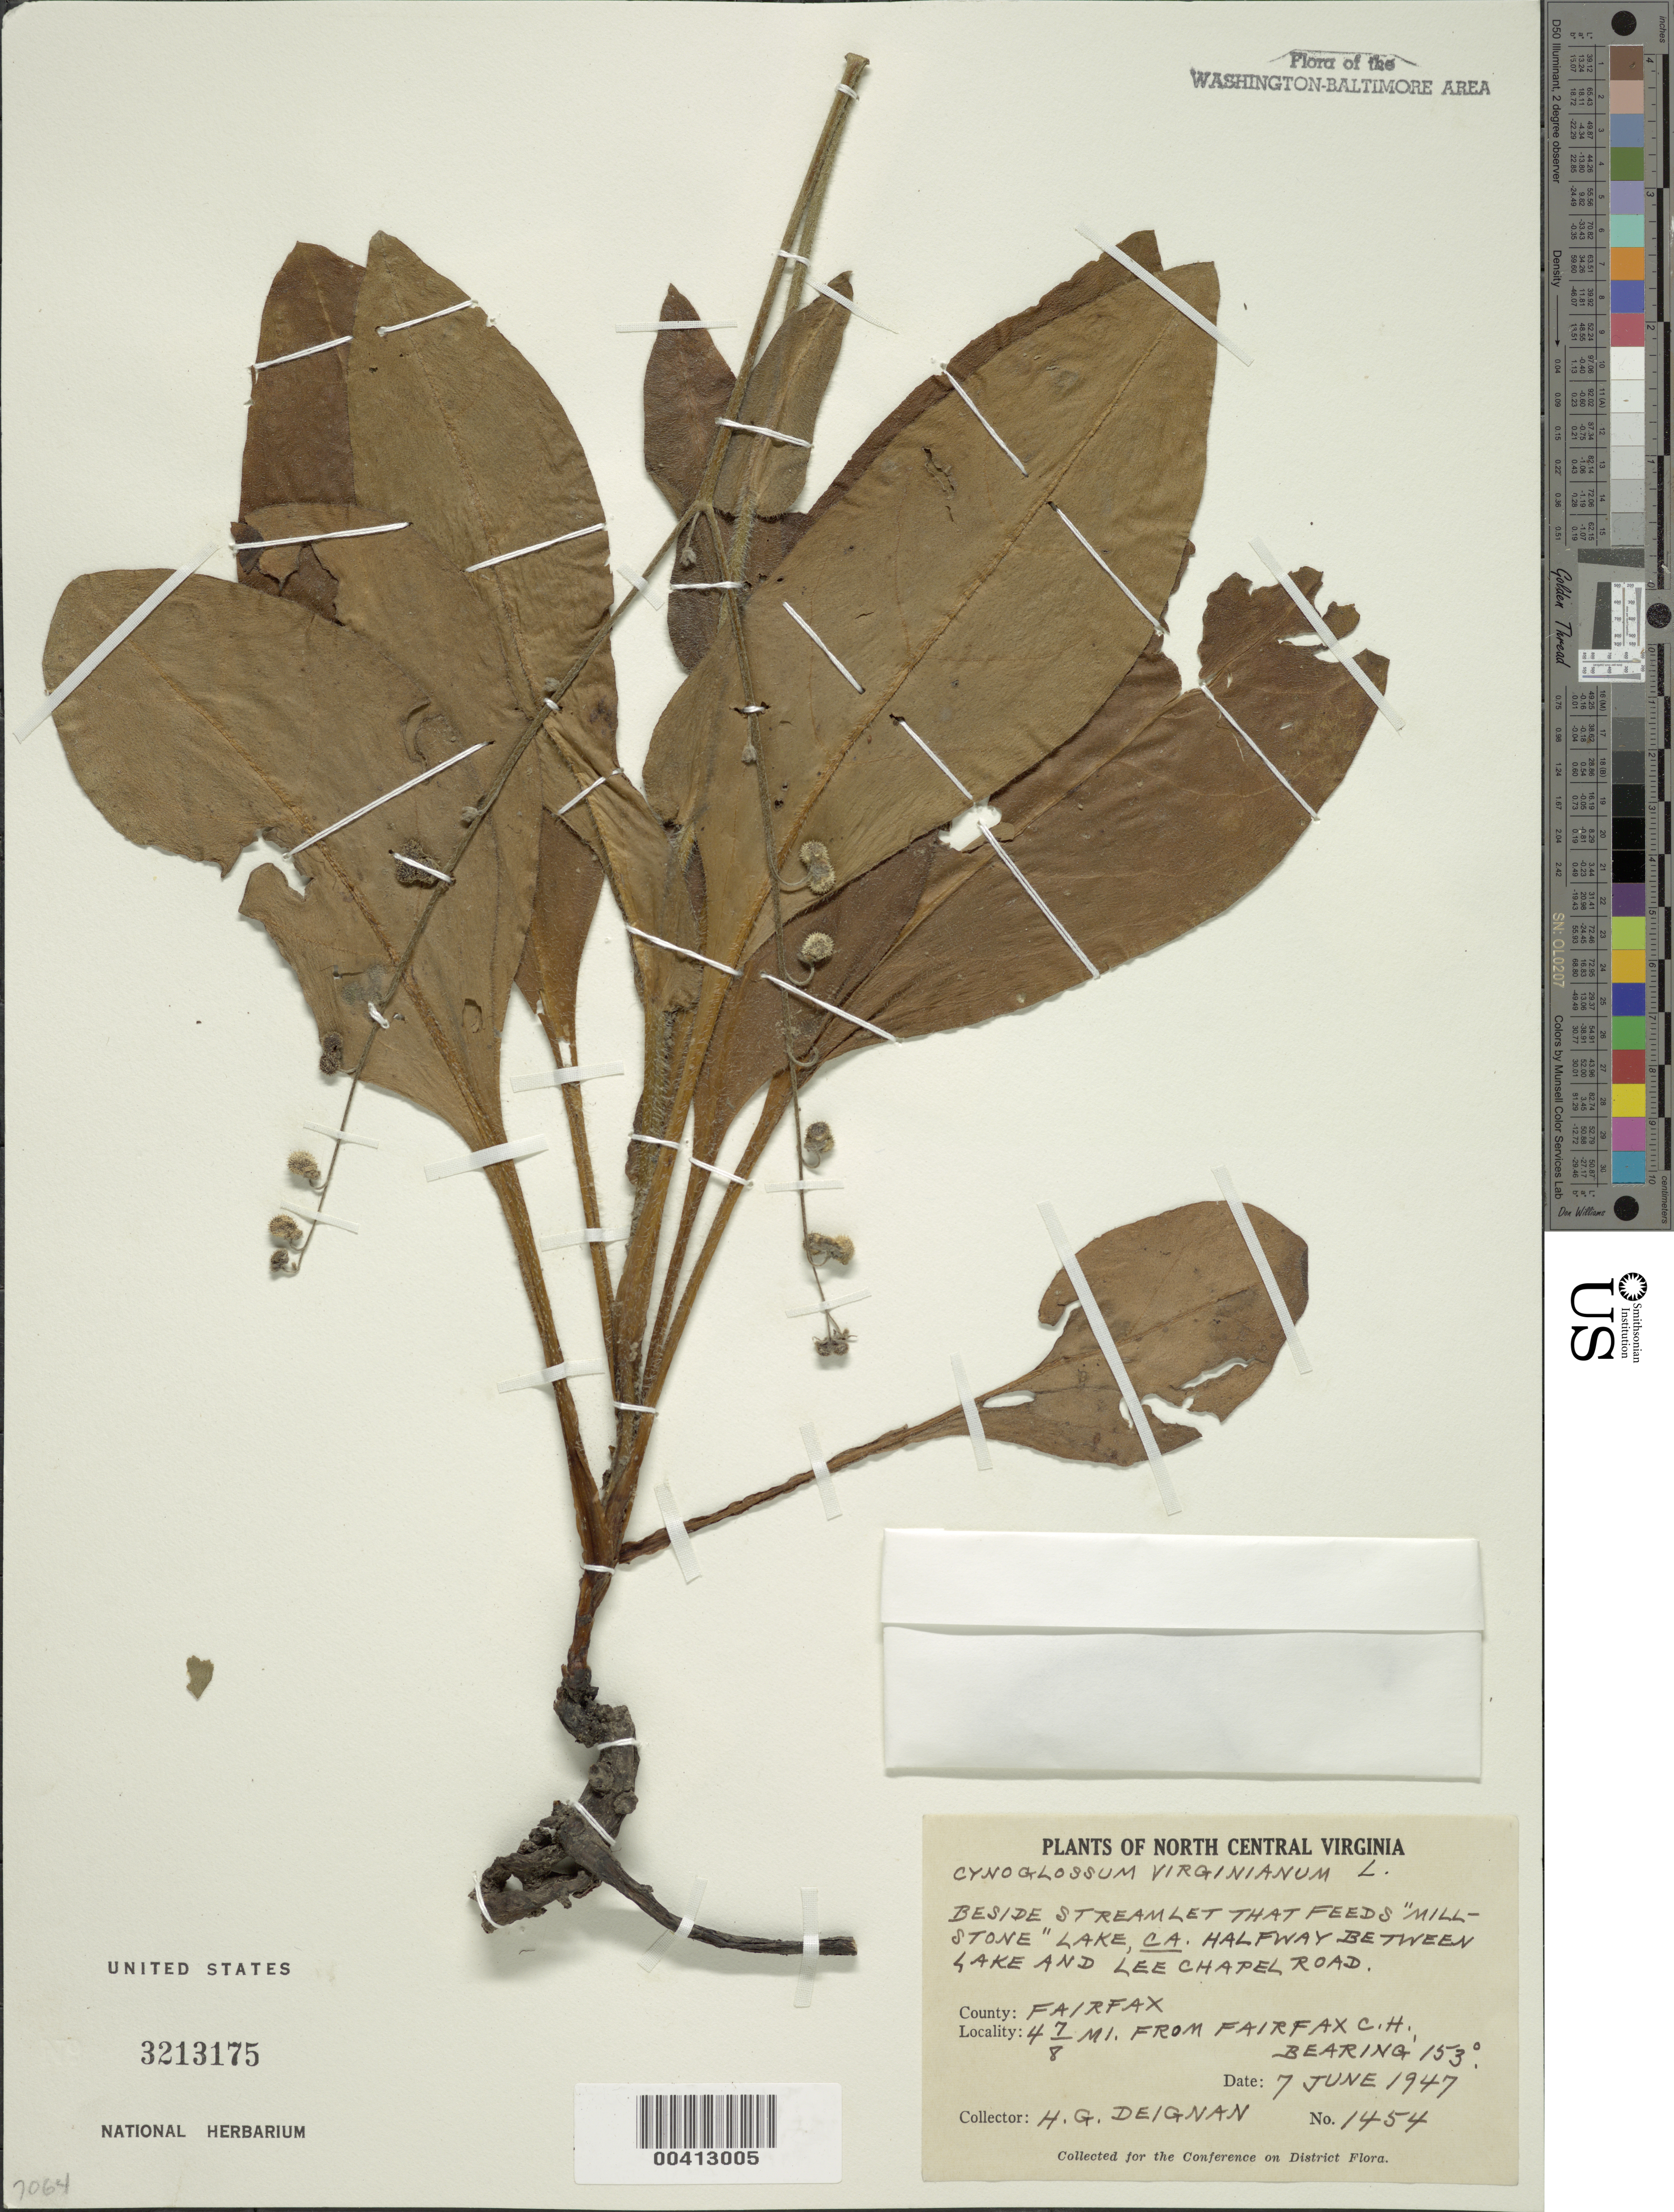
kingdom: Plantae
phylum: Tracheophyta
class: Magnoliopsida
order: Boraginales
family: Boraginaceae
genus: Cynoglossum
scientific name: Cynoglossum virginianum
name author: L.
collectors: H. Deignan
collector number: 1454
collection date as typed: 07 Jun 1947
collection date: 1947-06-07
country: United States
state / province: Virginia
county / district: Fairfax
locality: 4 7/8 mi. from Fairfax County Courthouse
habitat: Beside streamlet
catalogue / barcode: US 3213175